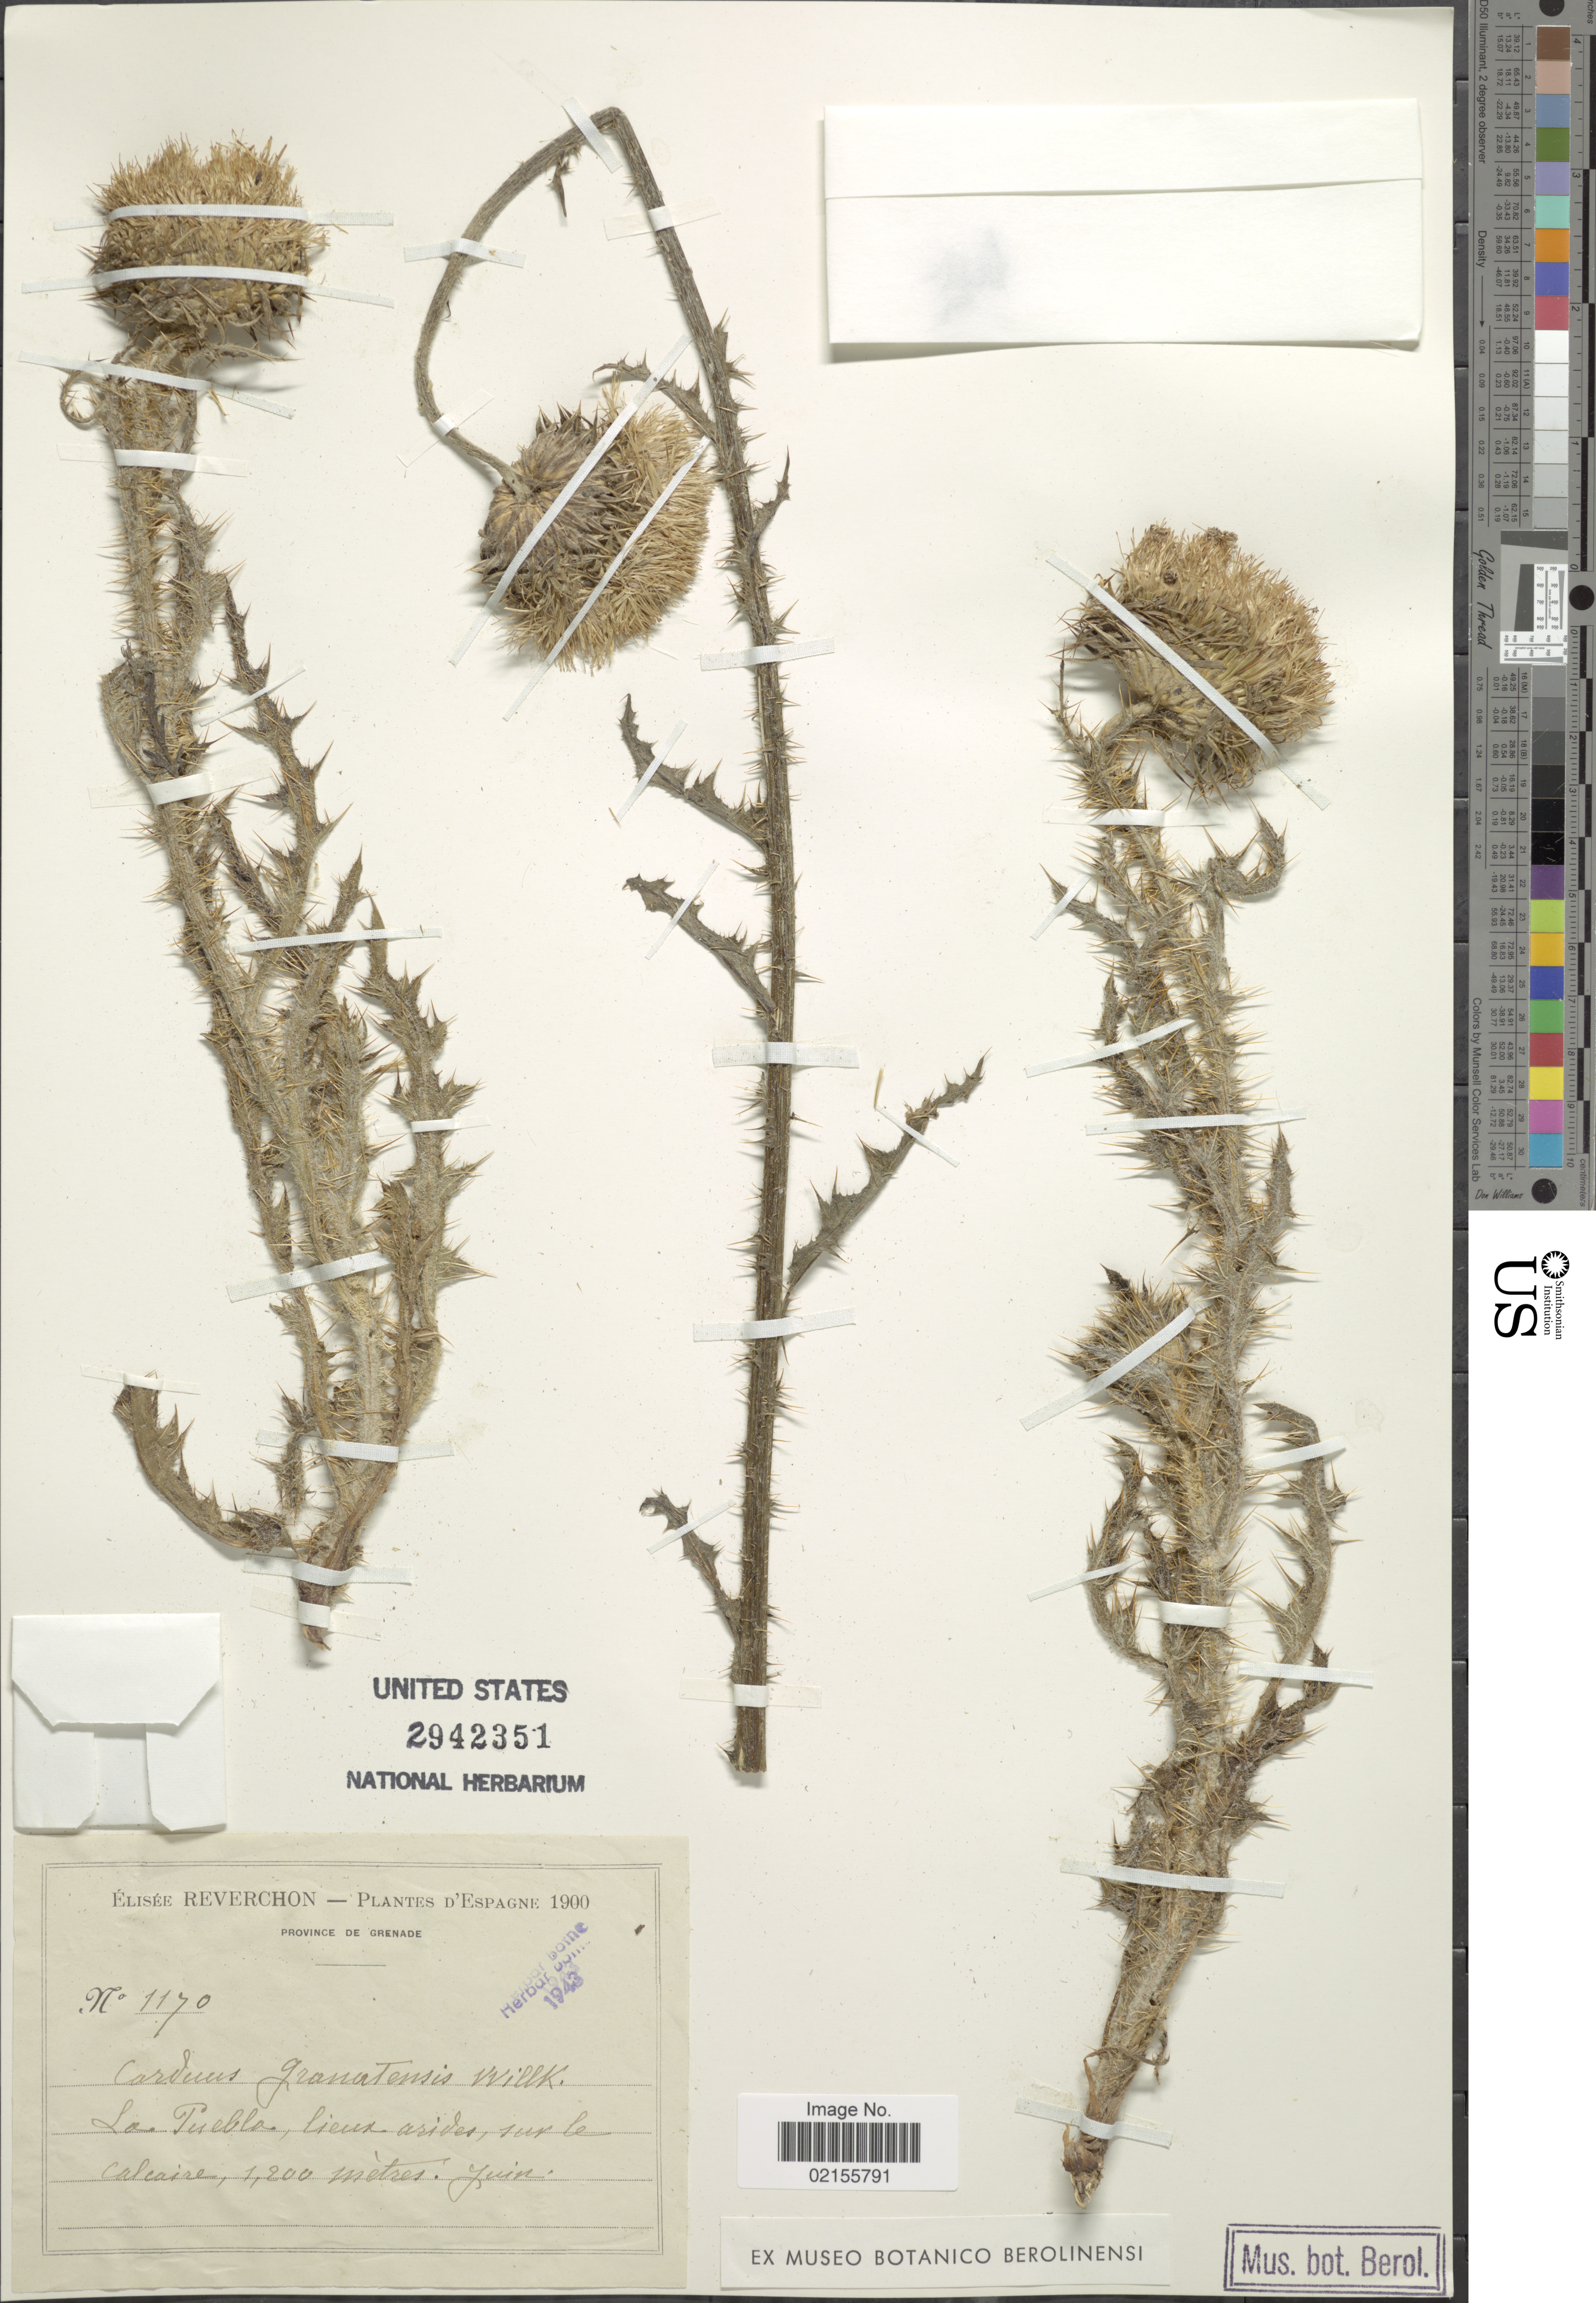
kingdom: Plantae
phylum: Tracheophyta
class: Magnoliopsida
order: Asterales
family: Asteraceae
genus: Carduus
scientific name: Carduus nutans subsp. granatensis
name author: (Willk.) O. Bolòs & Vigo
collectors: E. Reverchon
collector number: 1170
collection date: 1900-06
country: Spain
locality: Province de Granade, La Puebla, lieux arides, sur le calcaire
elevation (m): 1200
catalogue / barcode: US 2942351